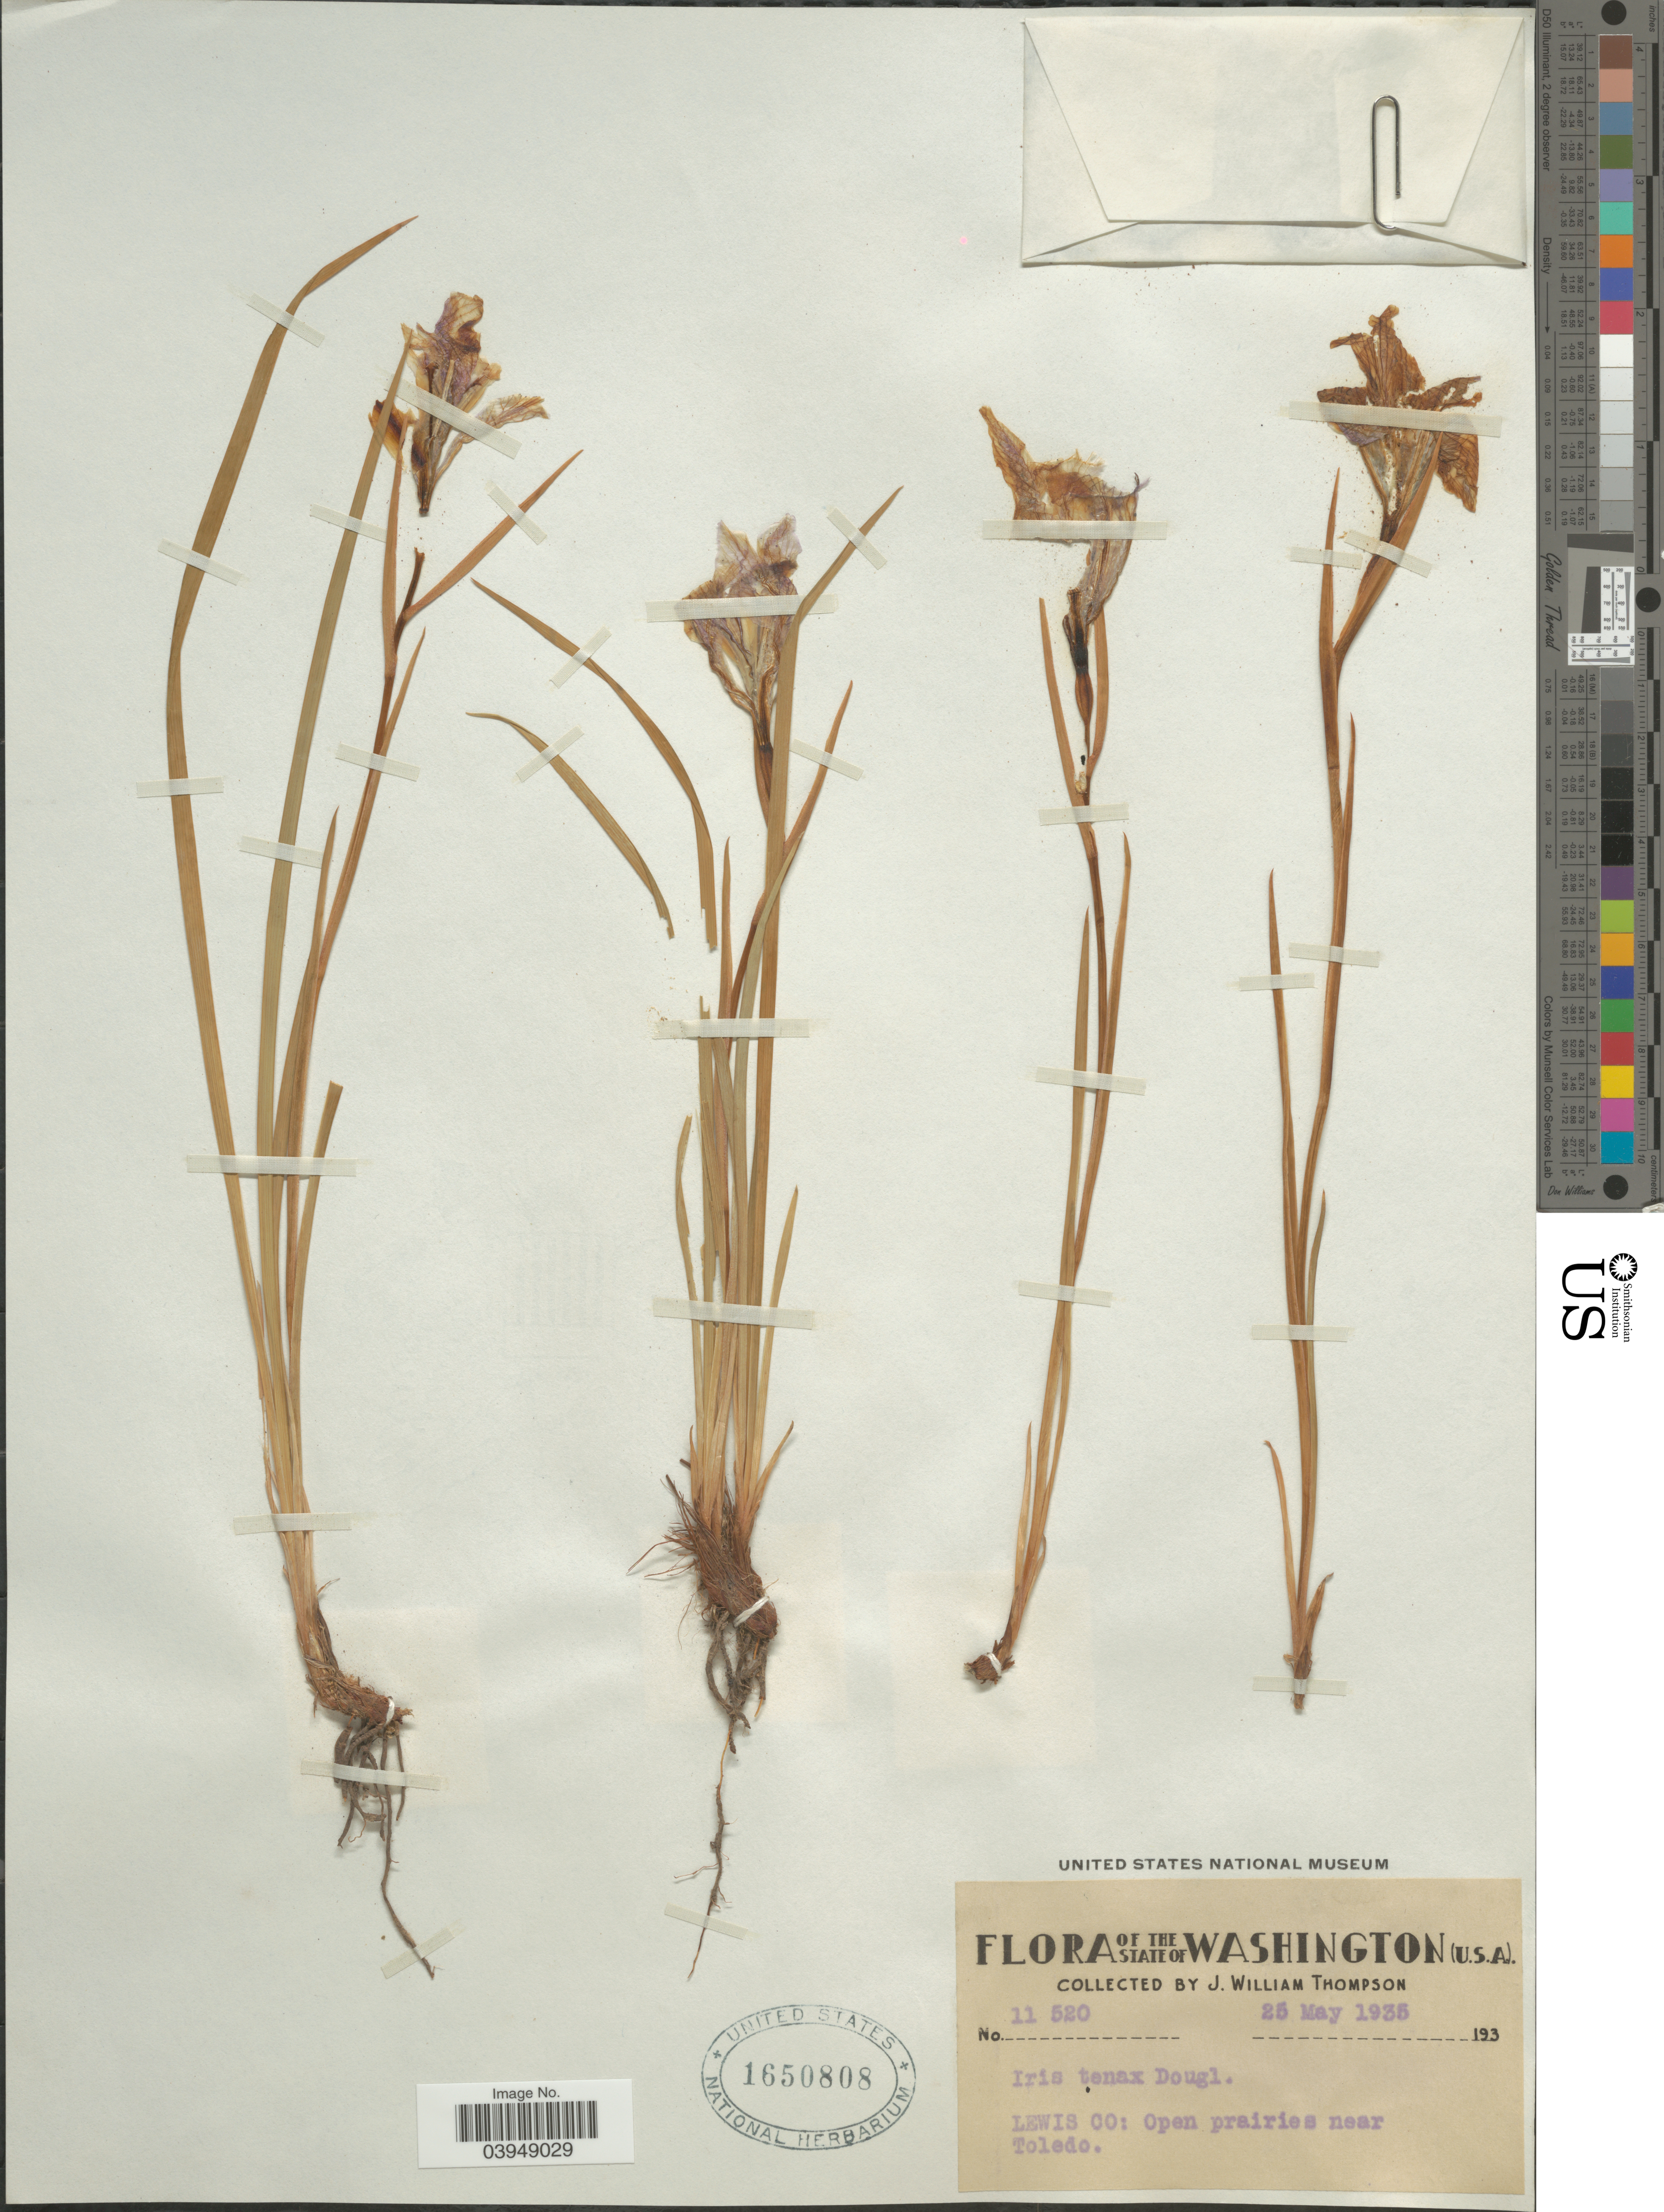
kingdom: Plantae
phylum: Tracheophyta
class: Liliopsida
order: Asparagales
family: Iridaceae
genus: Iris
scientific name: Iris tenax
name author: Douglas ex Lindl.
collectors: J. W. Thompson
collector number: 11520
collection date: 1935-05-25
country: United States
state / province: Washington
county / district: Lewis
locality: Lewis Co: Open prairies near Toledo.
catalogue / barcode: US 1650808